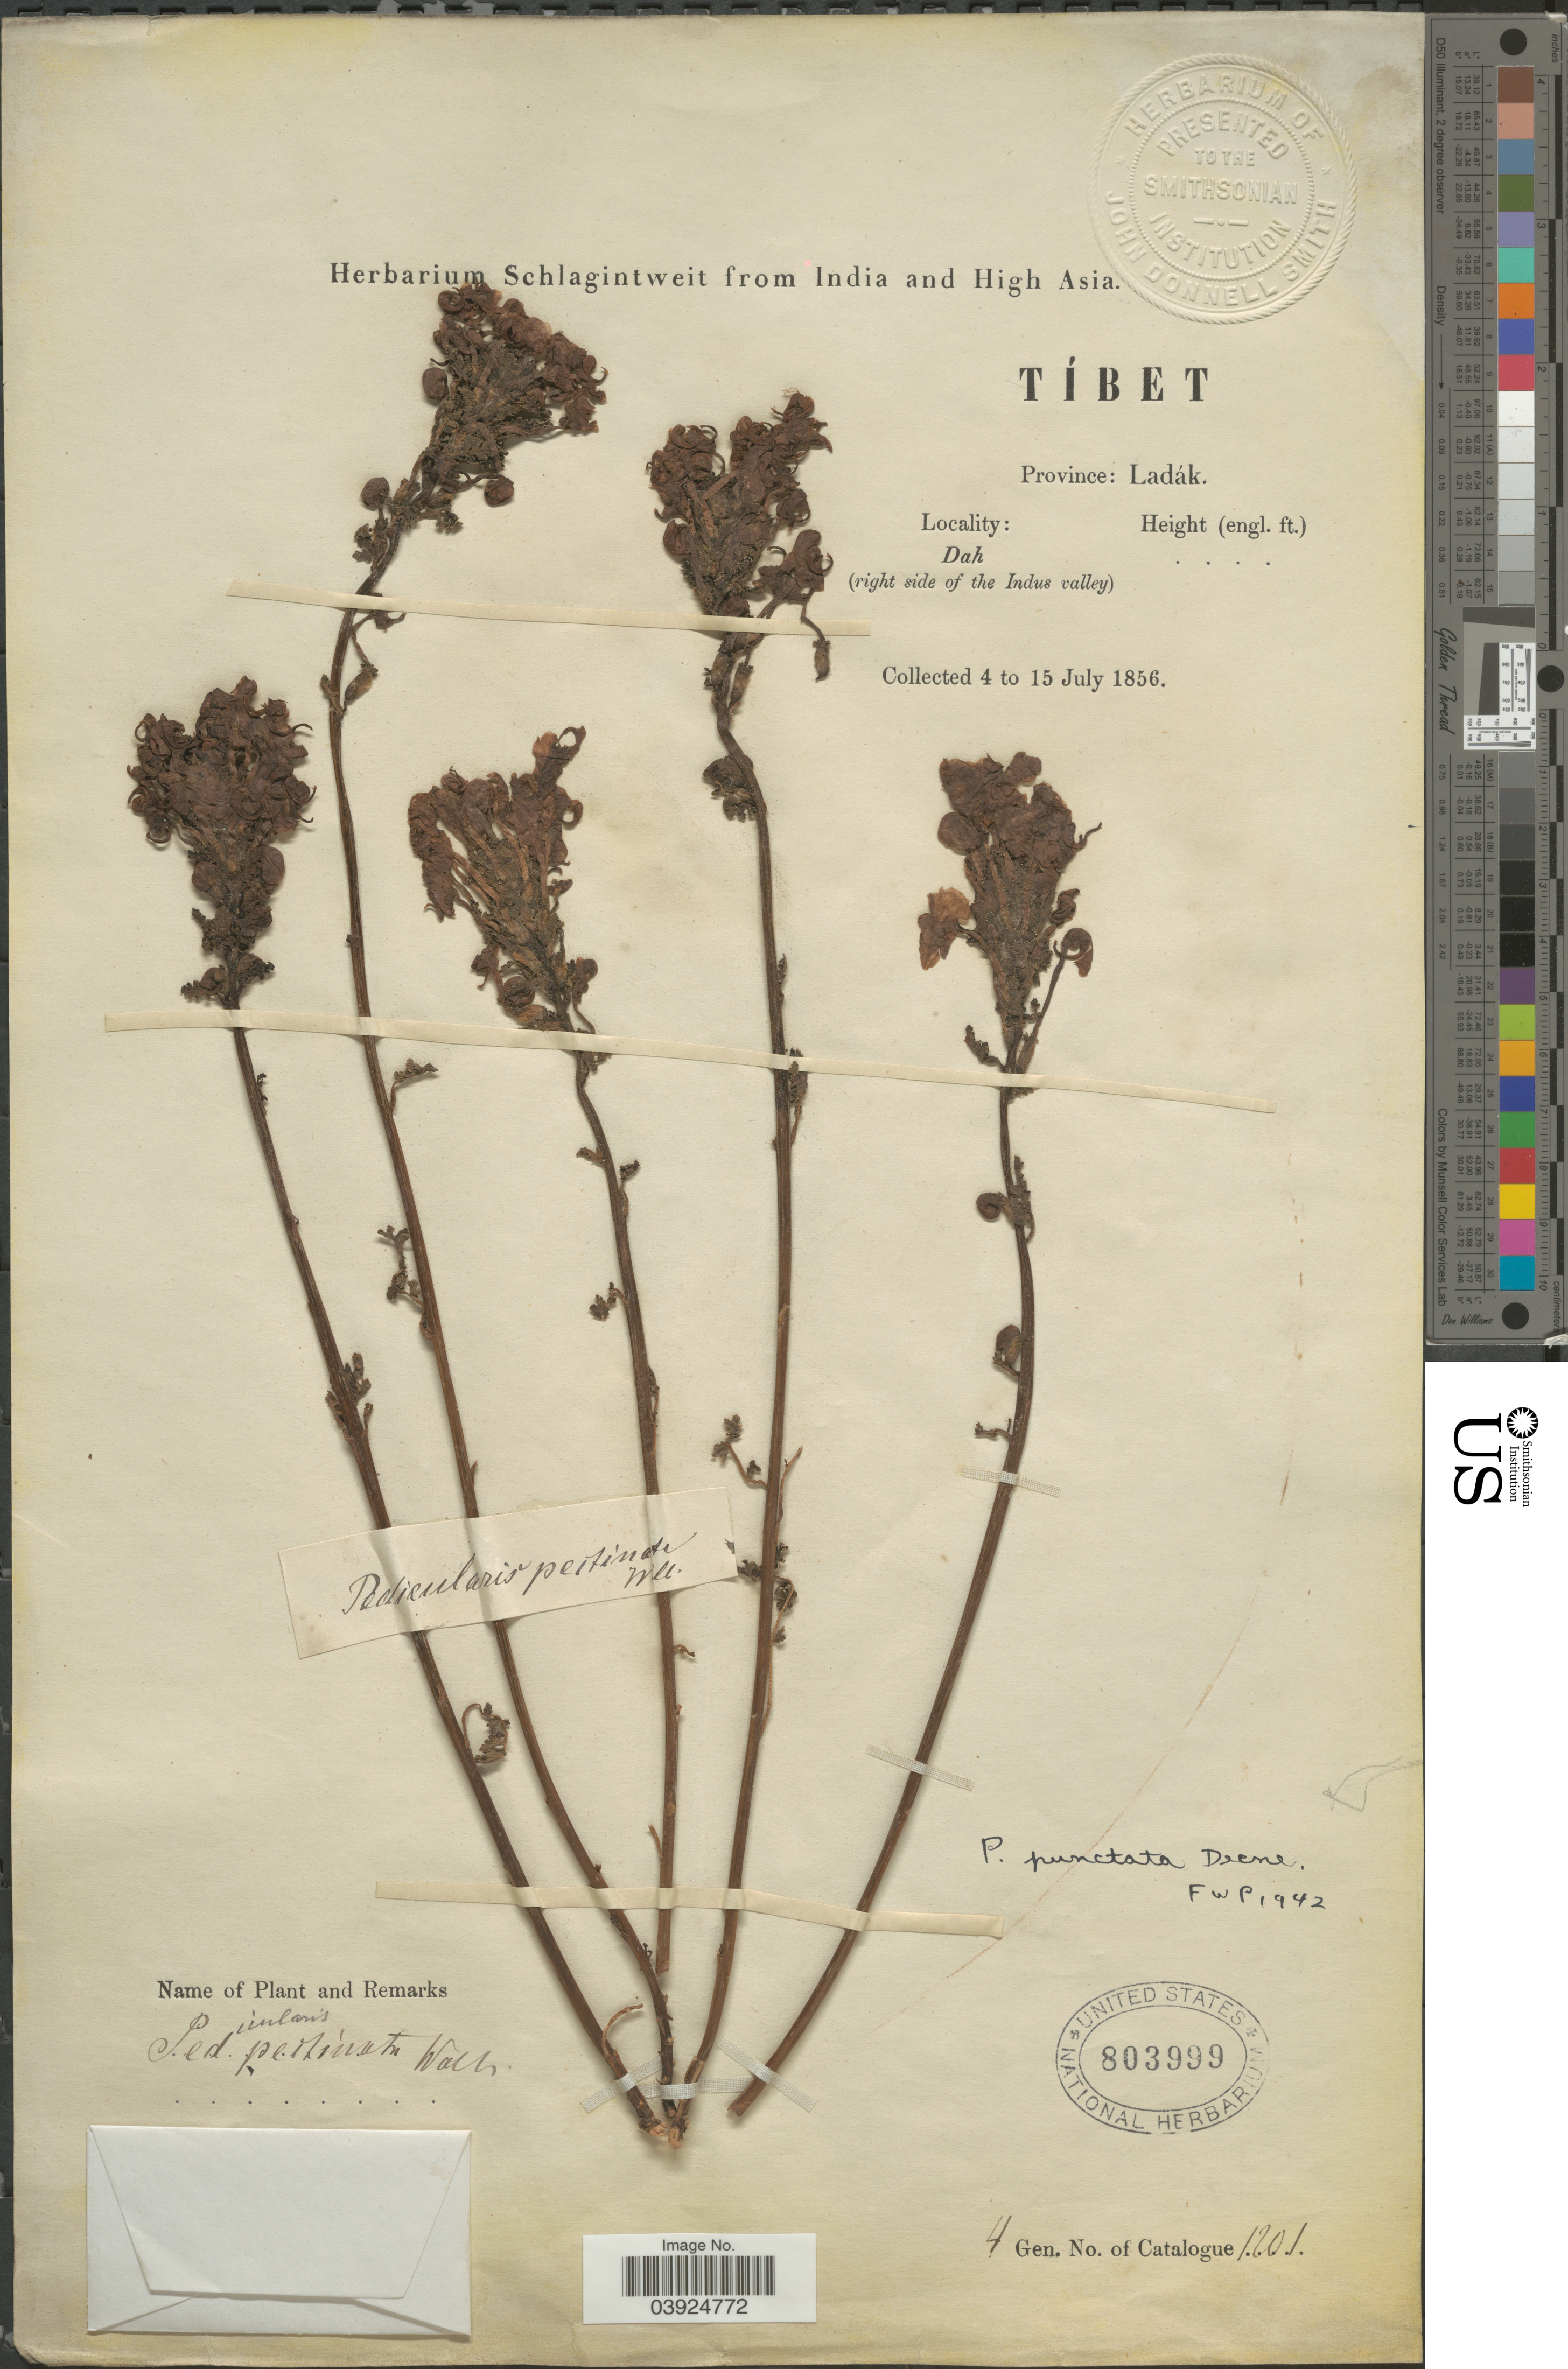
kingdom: Plantae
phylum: Tracheophyta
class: Magnoliopsida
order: Lamiales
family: Orobanchaceae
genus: Pedicularis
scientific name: Pedicularis punctata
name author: Decne.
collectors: ex herb. Schlagintweit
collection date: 1856-07-04/1856-07-15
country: India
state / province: Ladakh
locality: Tíbet. Province: Ladák. Dah (right side of the Indus valley).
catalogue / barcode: US 803999